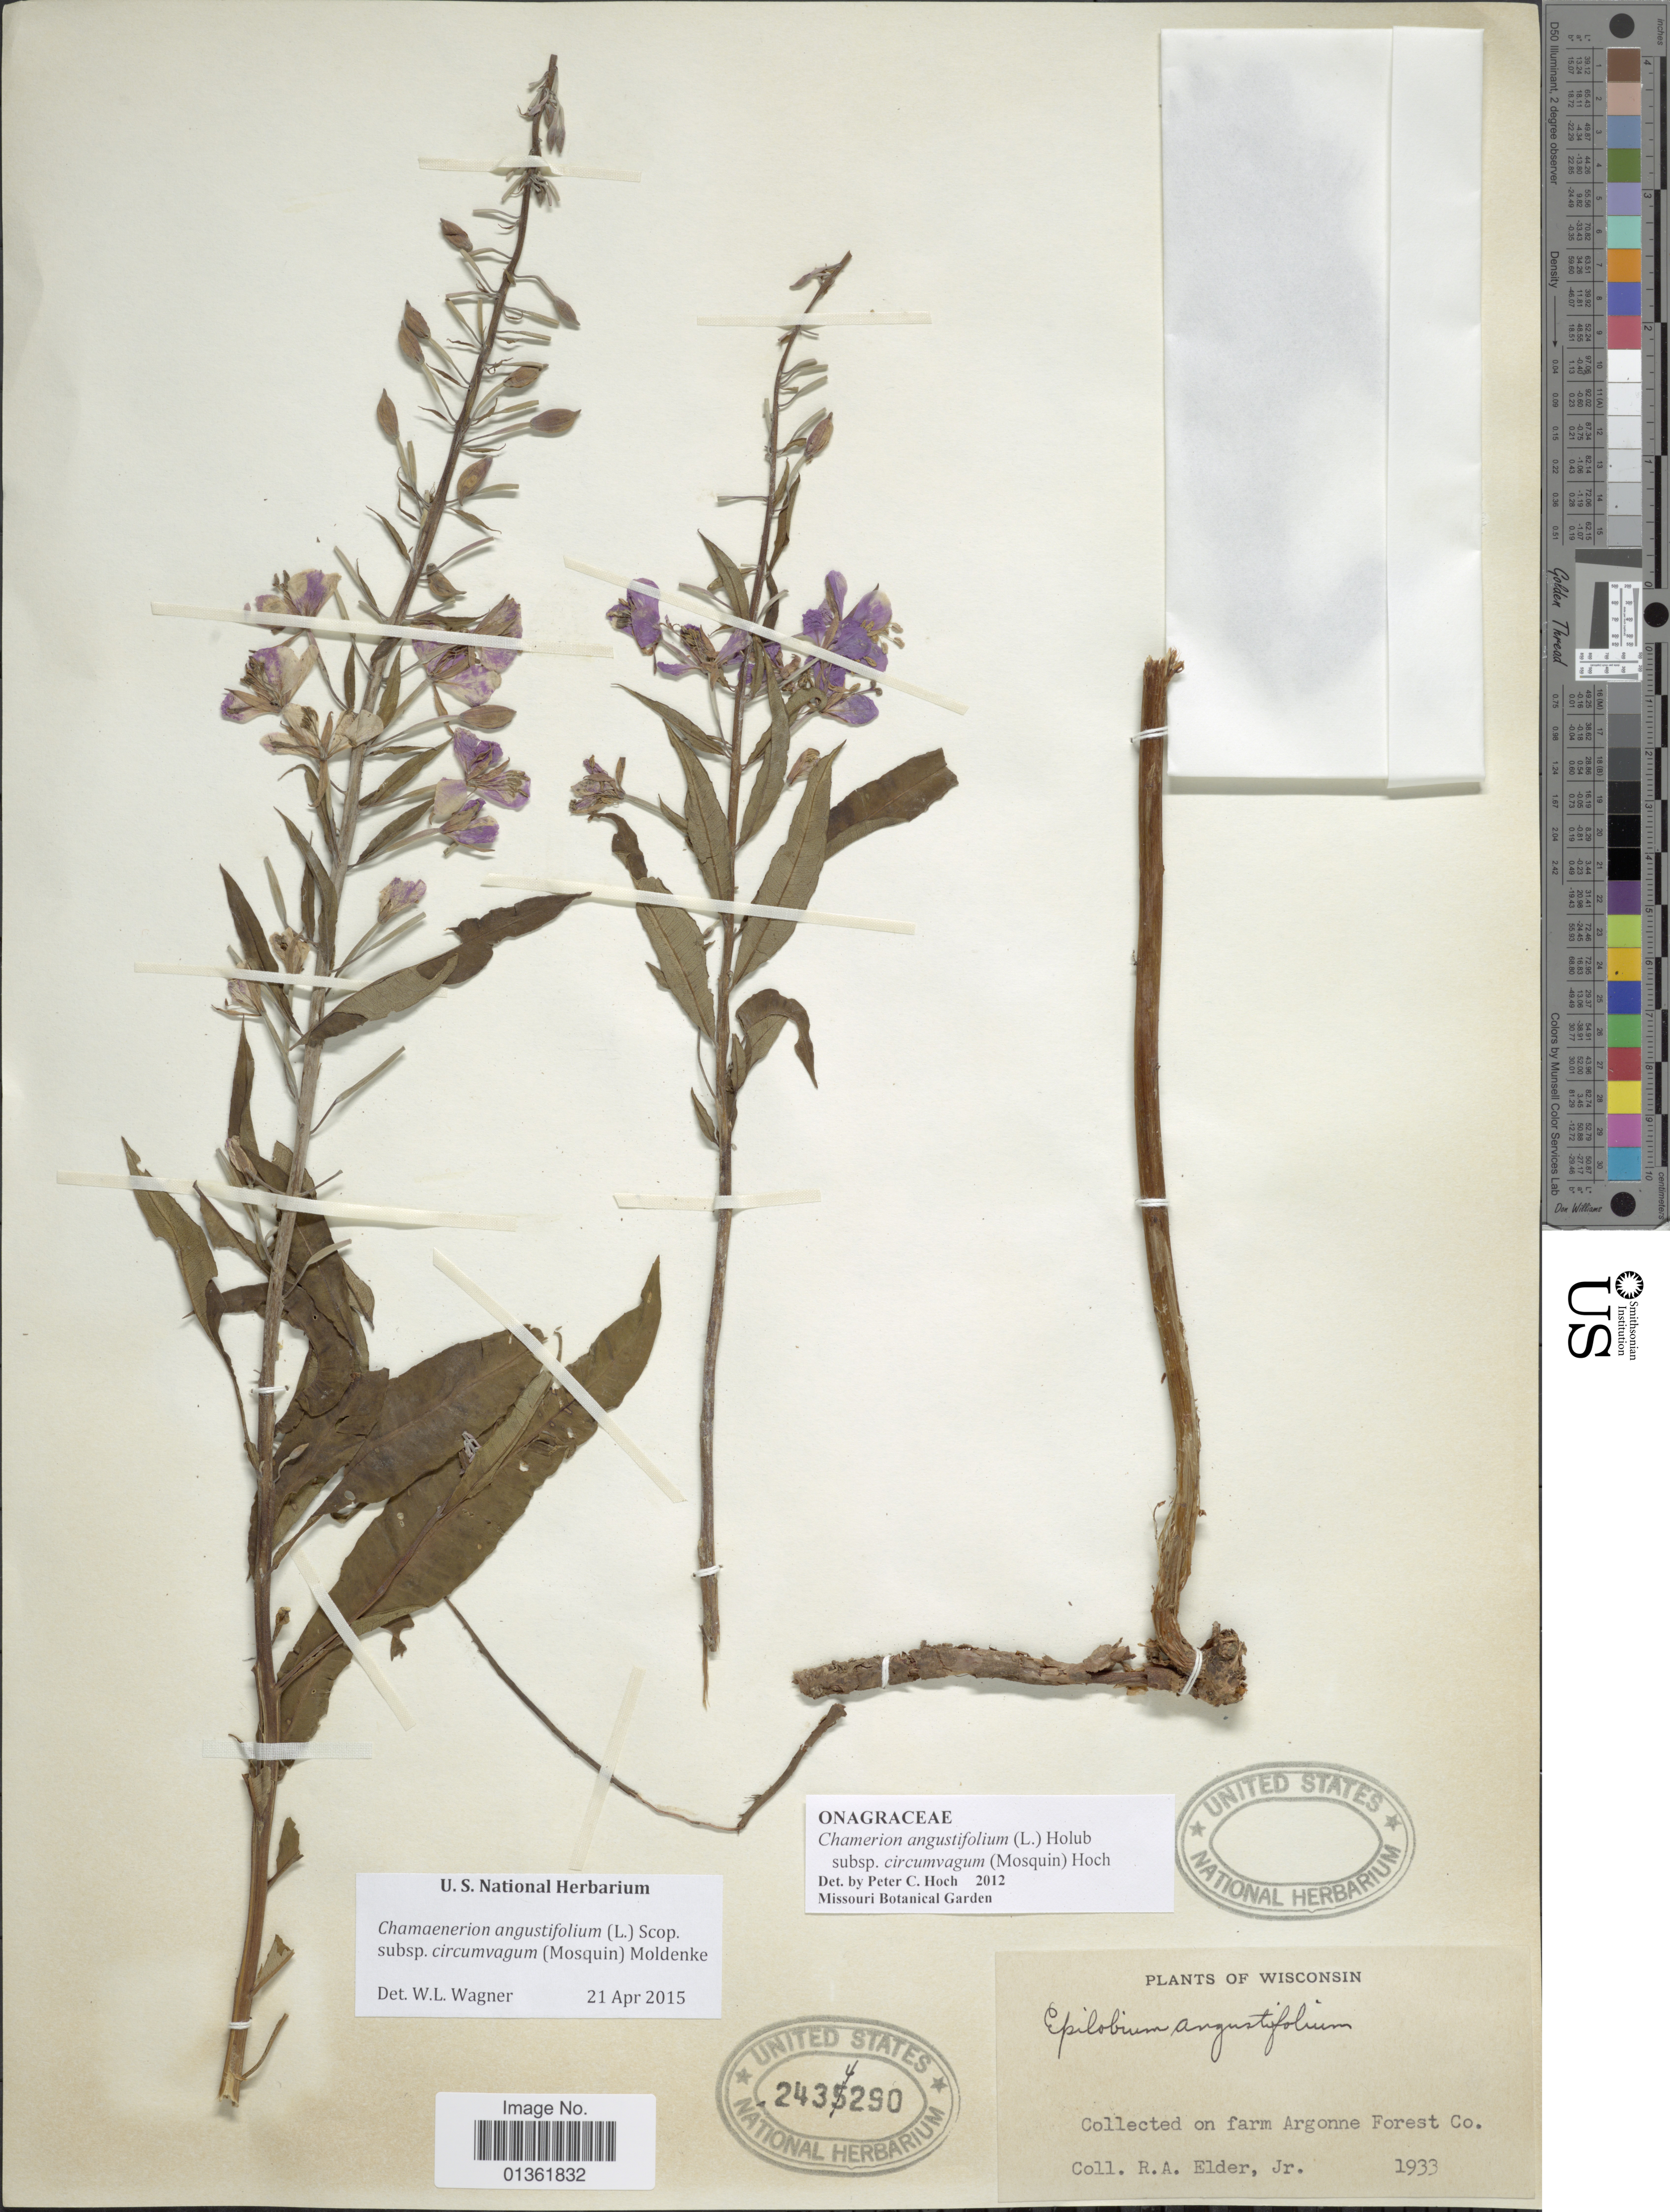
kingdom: Plantae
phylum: Tracheophyta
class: Magnoliopsida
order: Myrtales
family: Onagraceae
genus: Chamaenerion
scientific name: Chamaenerion angustifolium subsp. circumvagum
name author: (Mosquin) Moldenke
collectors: R. Elder Jr.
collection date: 1933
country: United States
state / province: Wisconsin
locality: Collected on farm Argonne Forest Co.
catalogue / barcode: US 2434290